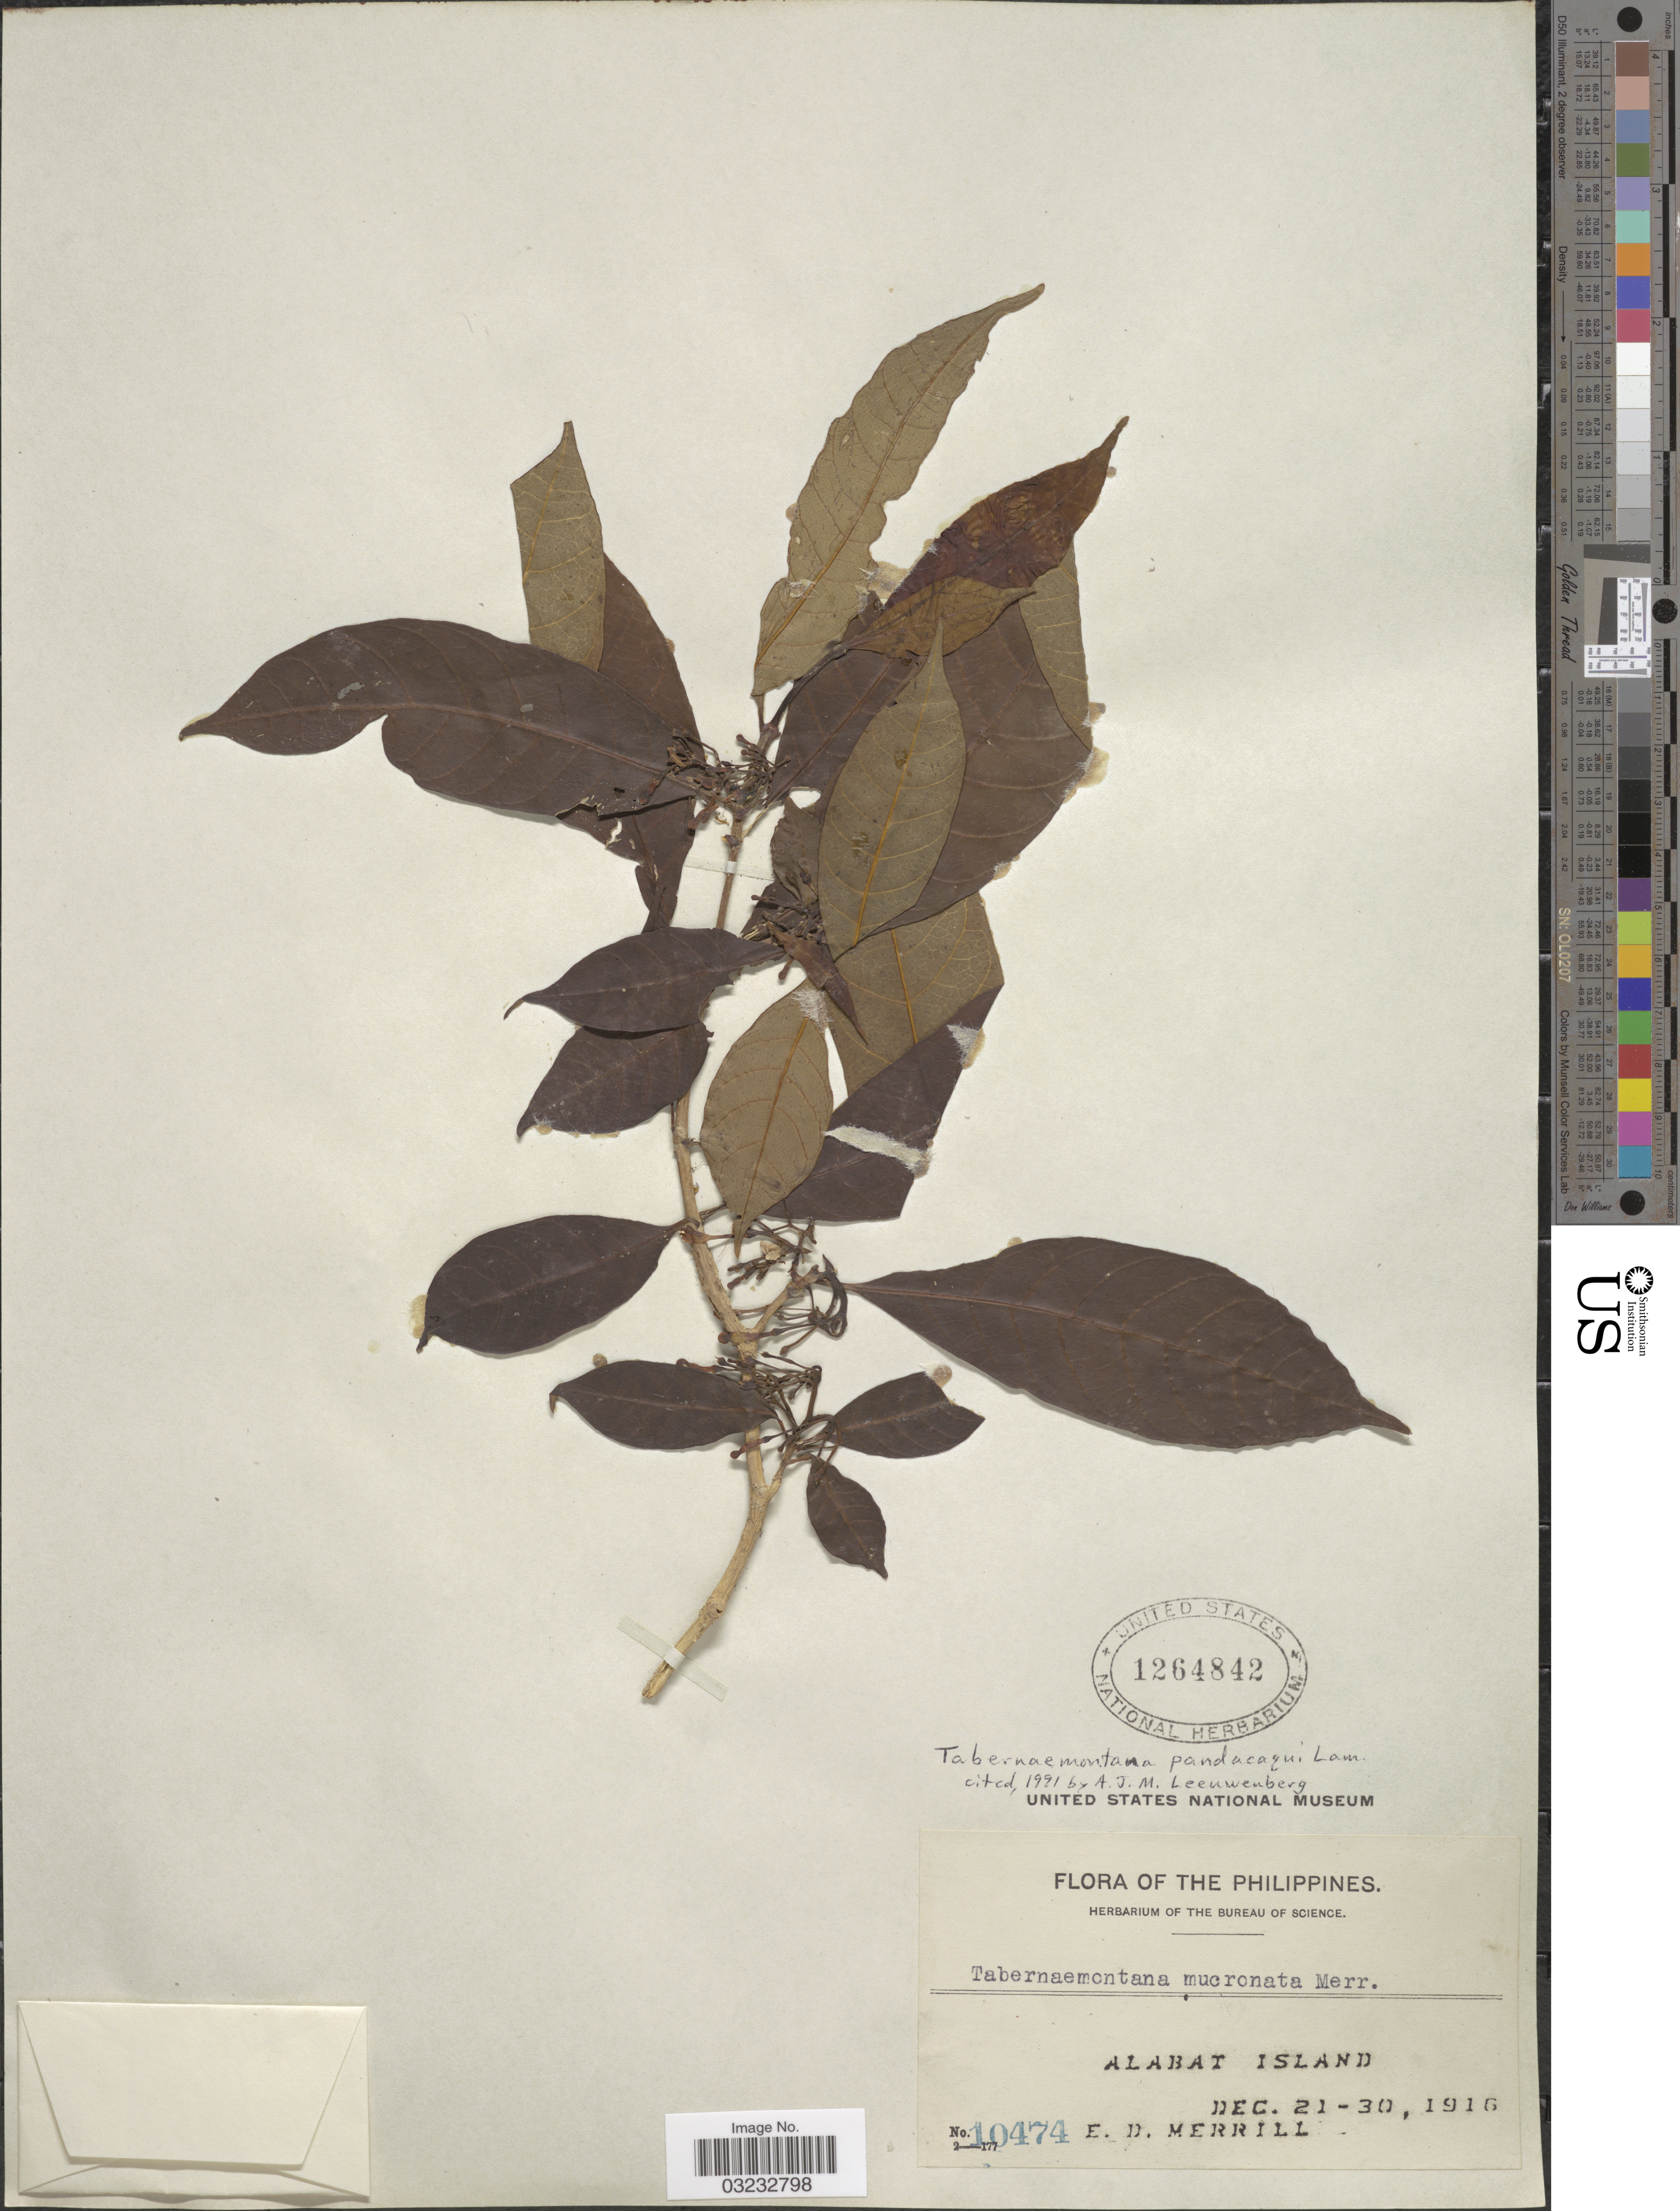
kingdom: Plantae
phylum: Tracheophyta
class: Magnoliopsida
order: Gentianales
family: Apocynaceae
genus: Tabernaemontana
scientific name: Tabernaemontana pandacaqui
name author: Poir.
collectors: E. D. Merrill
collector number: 10474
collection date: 1916-12-21/1916-12-30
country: Philippines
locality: Alabat Island.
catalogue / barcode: US 1264842